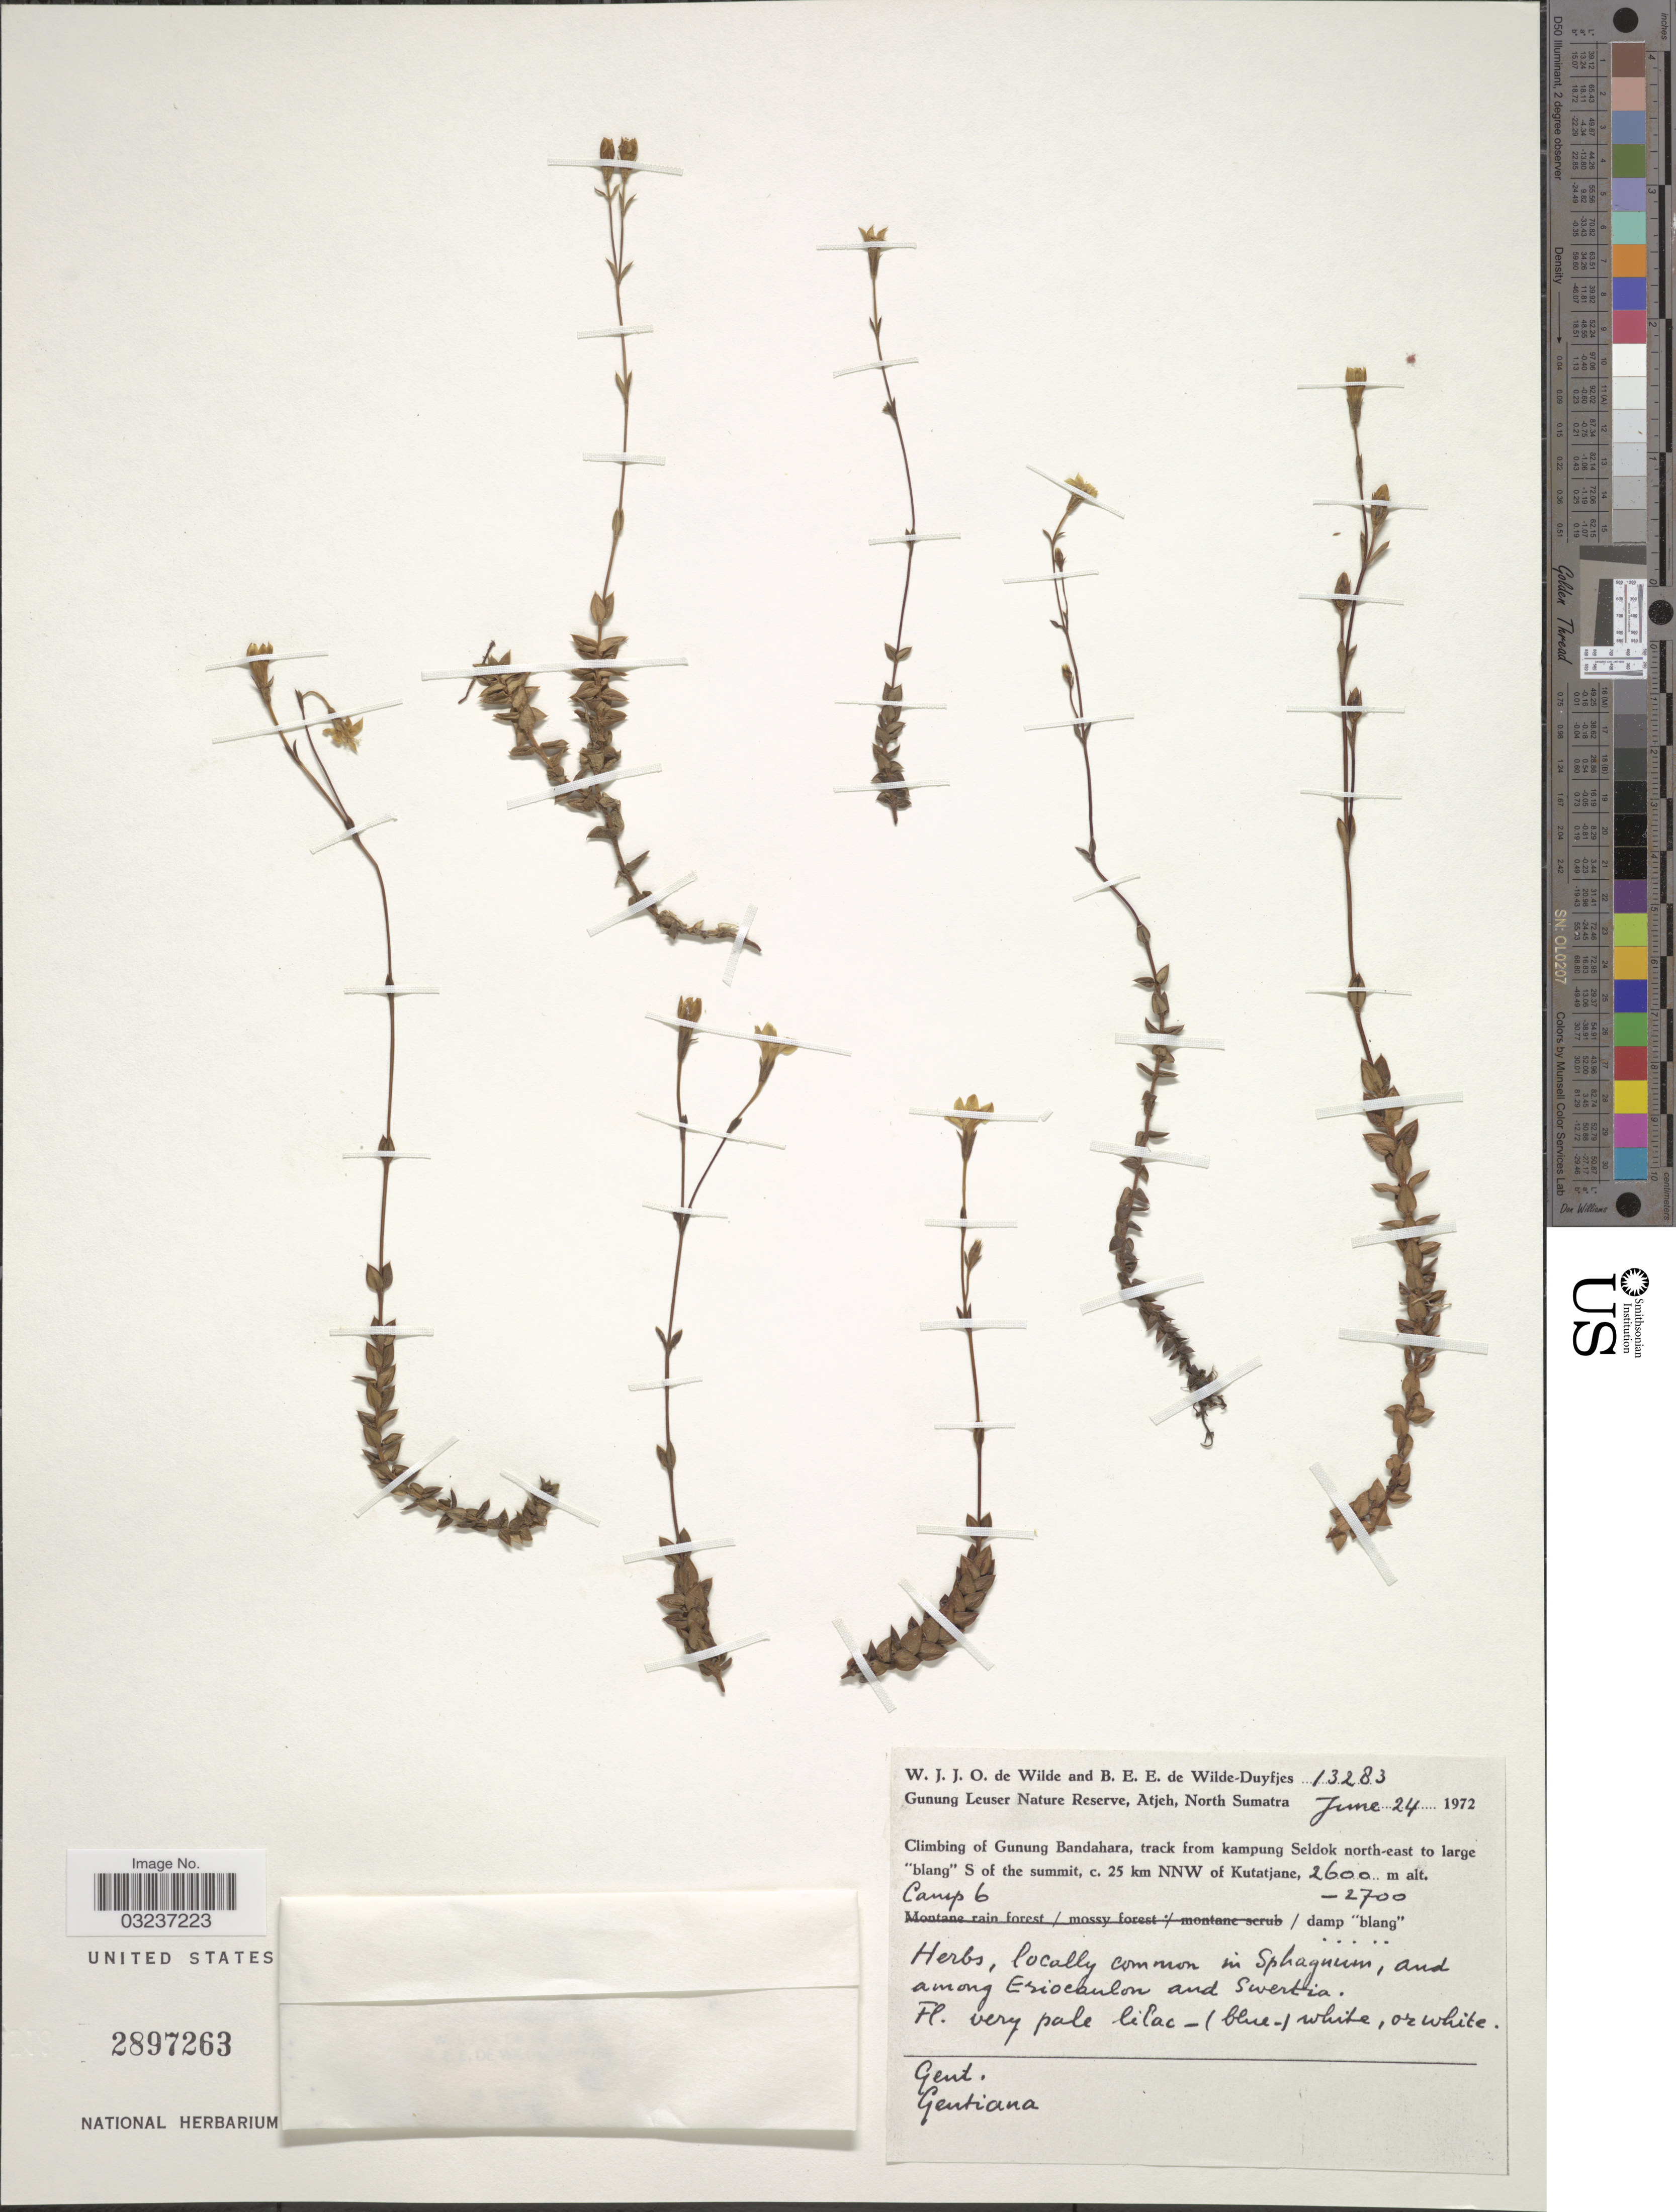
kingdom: Plantae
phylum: Tracheophyta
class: Magnoliopsida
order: Gentianales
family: Gentianaceae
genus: Gentiana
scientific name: Gentiana sp.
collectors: W. J. de Wilde & B. E. de Wilde-Duyfjes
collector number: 13283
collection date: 1972-06-24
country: Indonesia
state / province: Sumatra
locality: Gunung Leuser Nature Reserve, Atjeh, North Sumatra. Climbing of Gunung Bandahara, track from kampung Seldok north-east to large "blang" S of the summit, c. 25 km NNW of Kutatjane. Camp 6.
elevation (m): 2600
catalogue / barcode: US 2897263